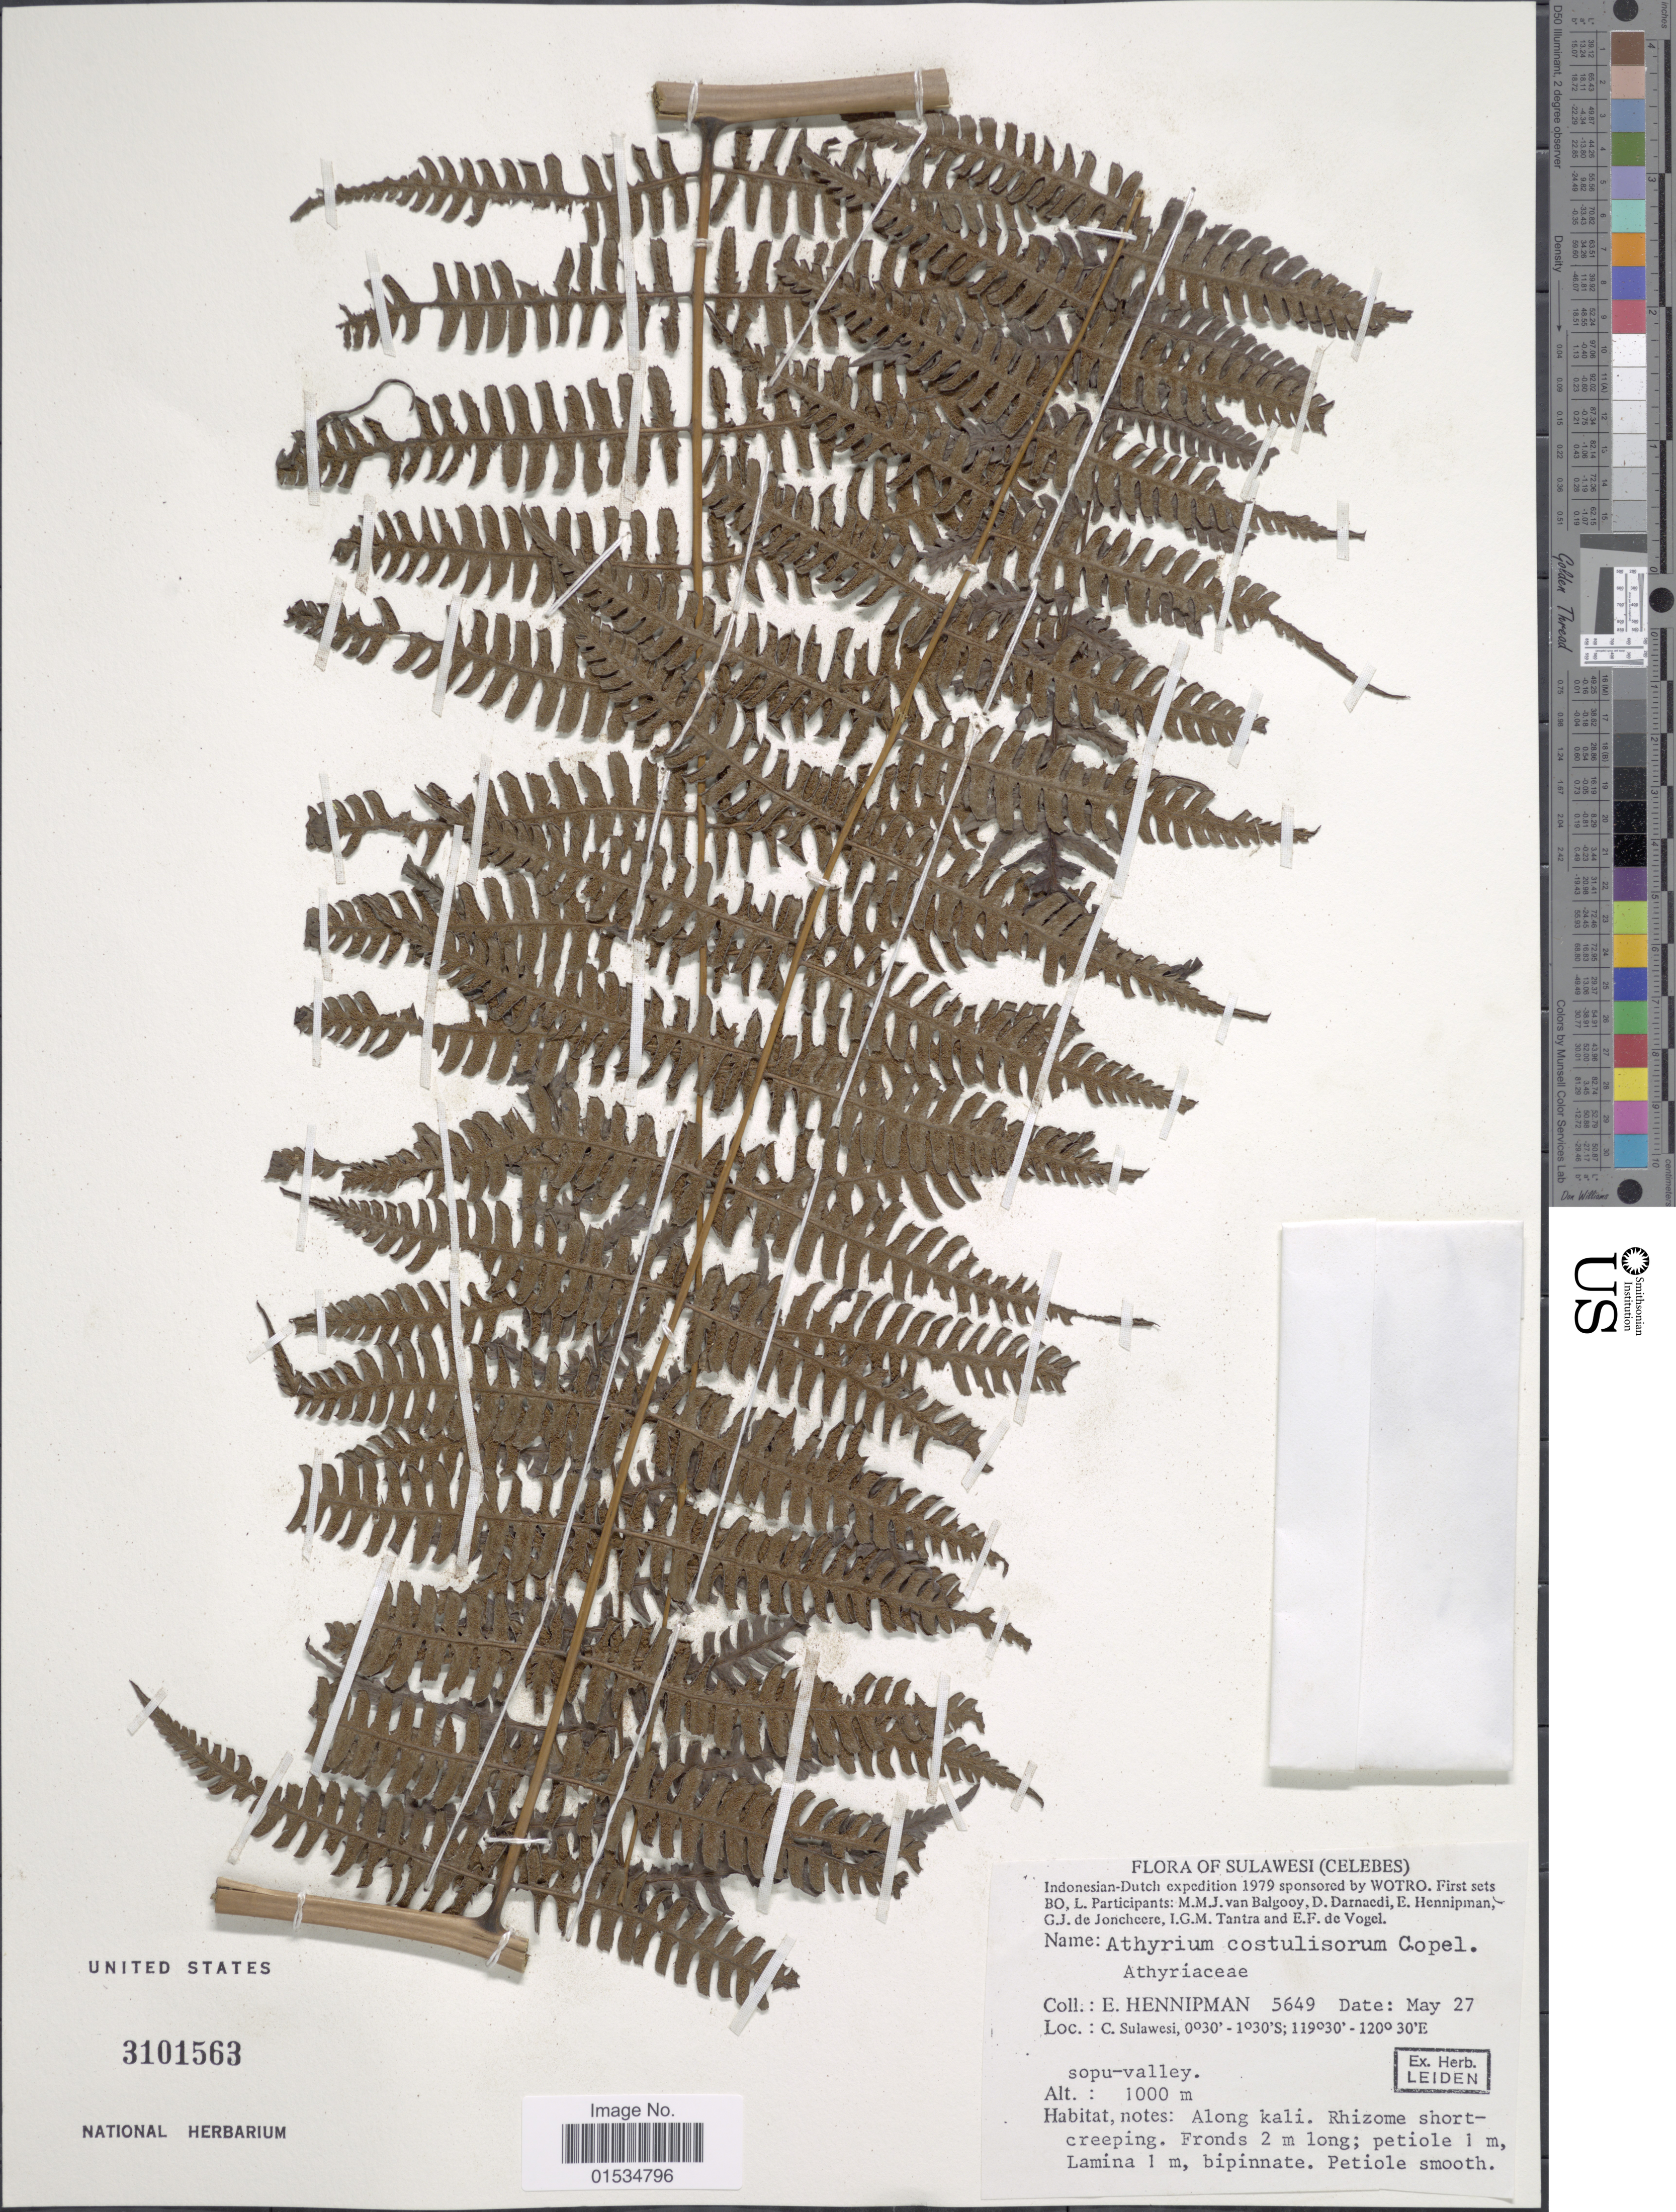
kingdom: Plantae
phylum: Tracheophyta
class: Polypodiopsida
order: Polypodiales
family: Athyriaceae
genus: Diplazium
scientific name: Diplazium costulisorum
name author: (Copel.) C. Chr.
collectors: E. Hennipman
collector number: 5649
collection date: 1979-05-27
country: Indonesia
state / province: Sulawesi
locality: Celebes, C. Sulawesi, Indonesian Dutch Expedition, sopu-valley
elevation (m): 1000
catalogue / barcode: US 3101563